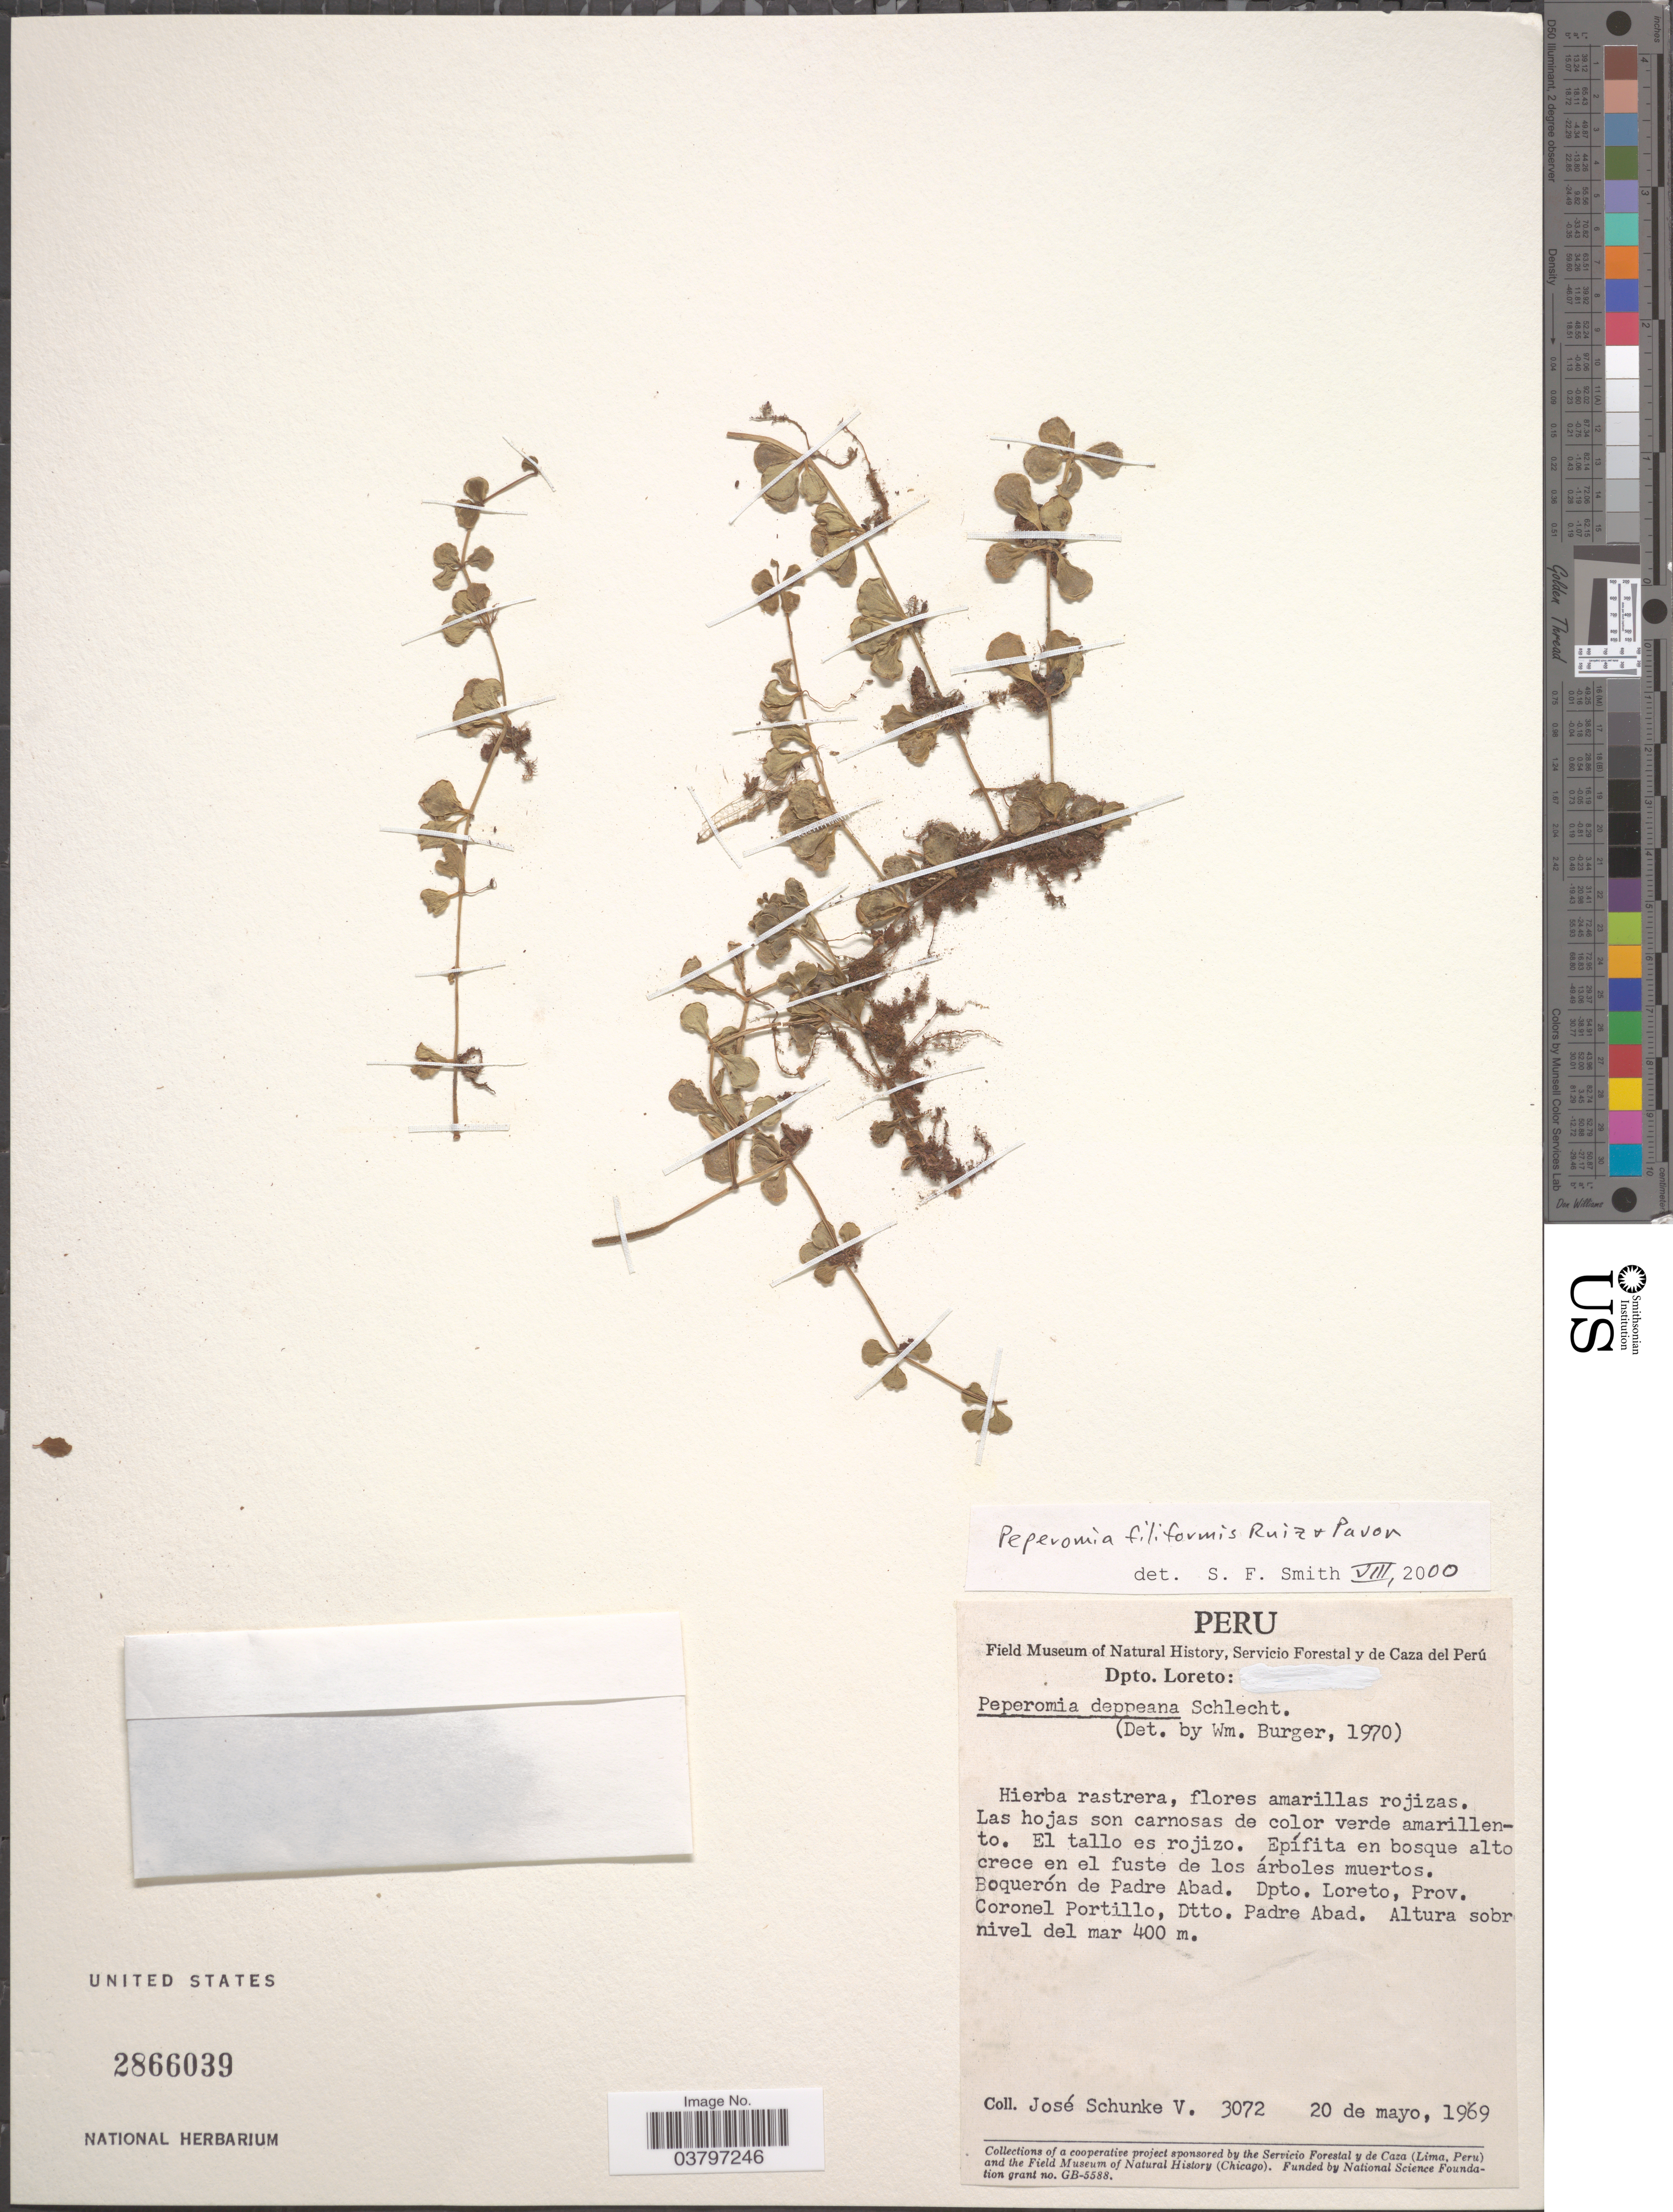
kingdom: Plantae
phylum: Tracheophyta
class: Magnoliopsida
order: Piperales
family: Piperaceae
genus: Peperomia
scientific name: Peperomia filiformis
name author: Ruiz & Pav.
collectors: J. Schunke Vigo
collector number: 3072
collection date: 1969-05-20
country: Peru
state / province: Loreto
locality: Dpto. Loreto. Boquerón de Padre Abad. Prov. Coronel Portillo, Dtto. Padre Abad.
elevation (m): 400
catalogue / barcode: US 2866039